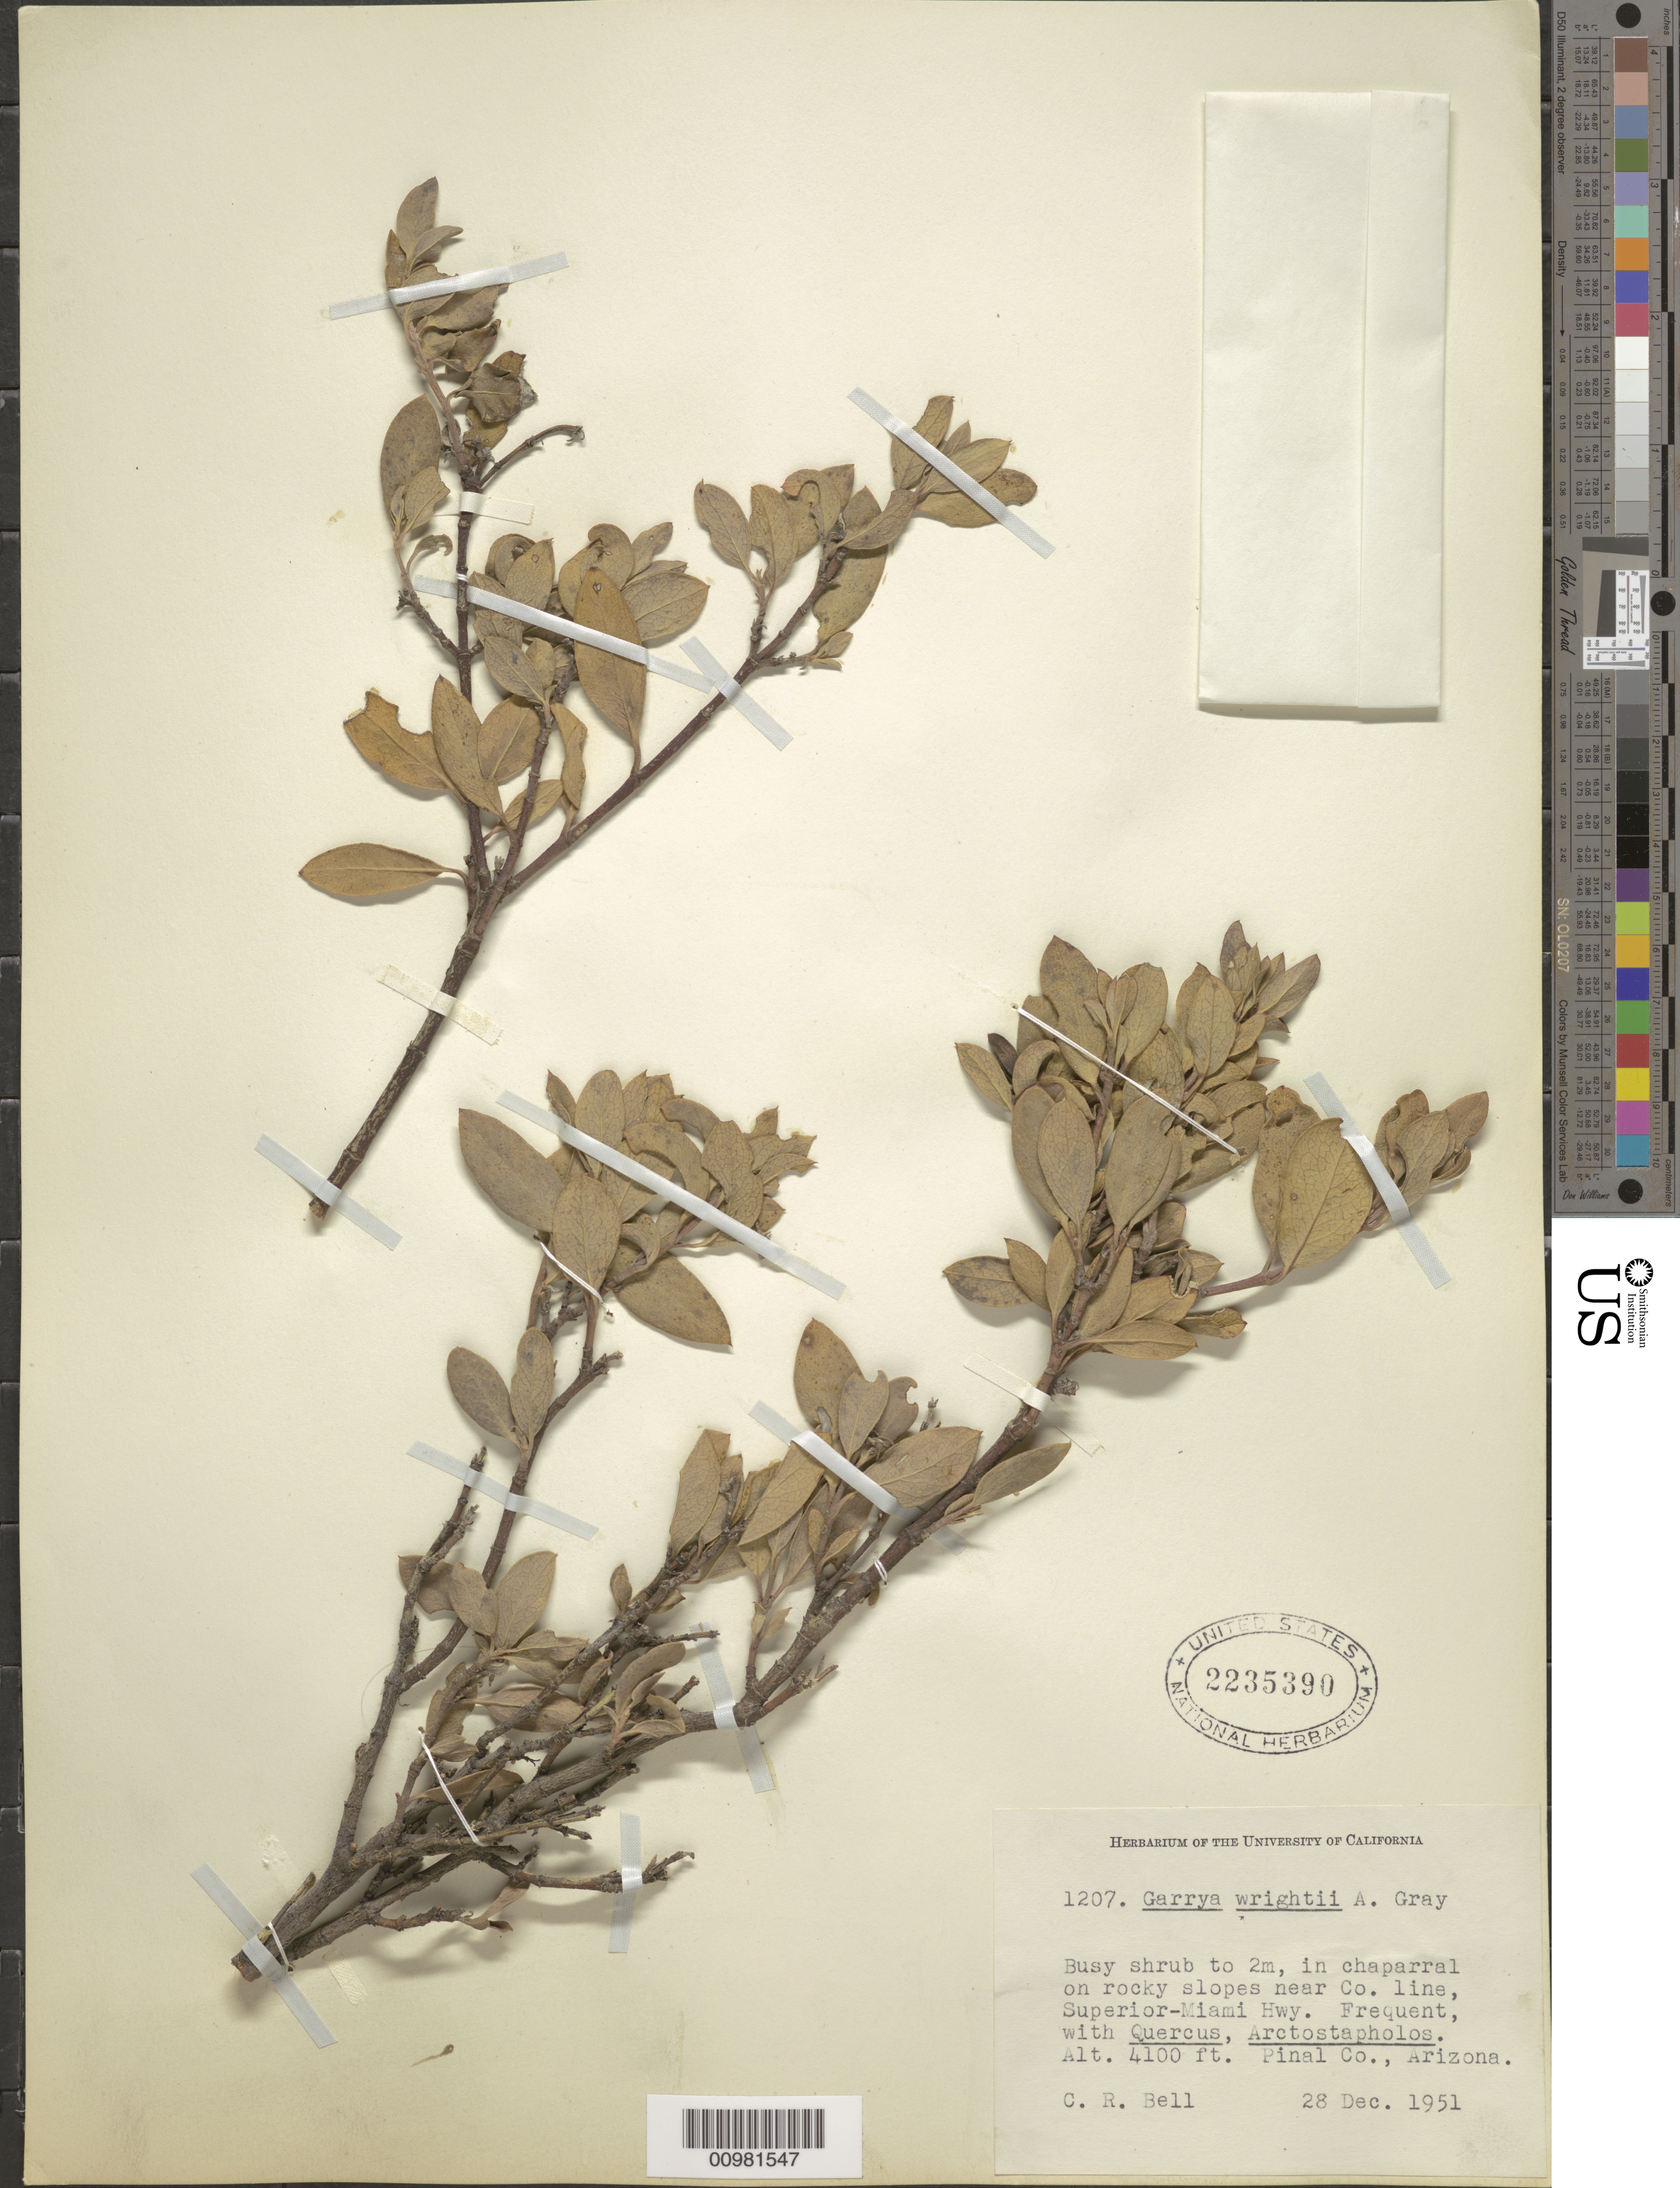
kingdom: Plantae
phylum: Tracheophyta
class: Magnoliopsida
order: Garryales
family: Garryaceae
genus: Garrya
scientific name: Garrya wrightii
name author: Torr.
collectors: C. R. Bell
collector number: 1207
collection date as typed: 28 Dec 1951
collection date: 1951-12-28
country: United States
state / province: Arizona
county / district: Pinal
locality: Superior- Miami Hwy, on rocky slopes near Co. line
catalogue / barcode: US 2235390